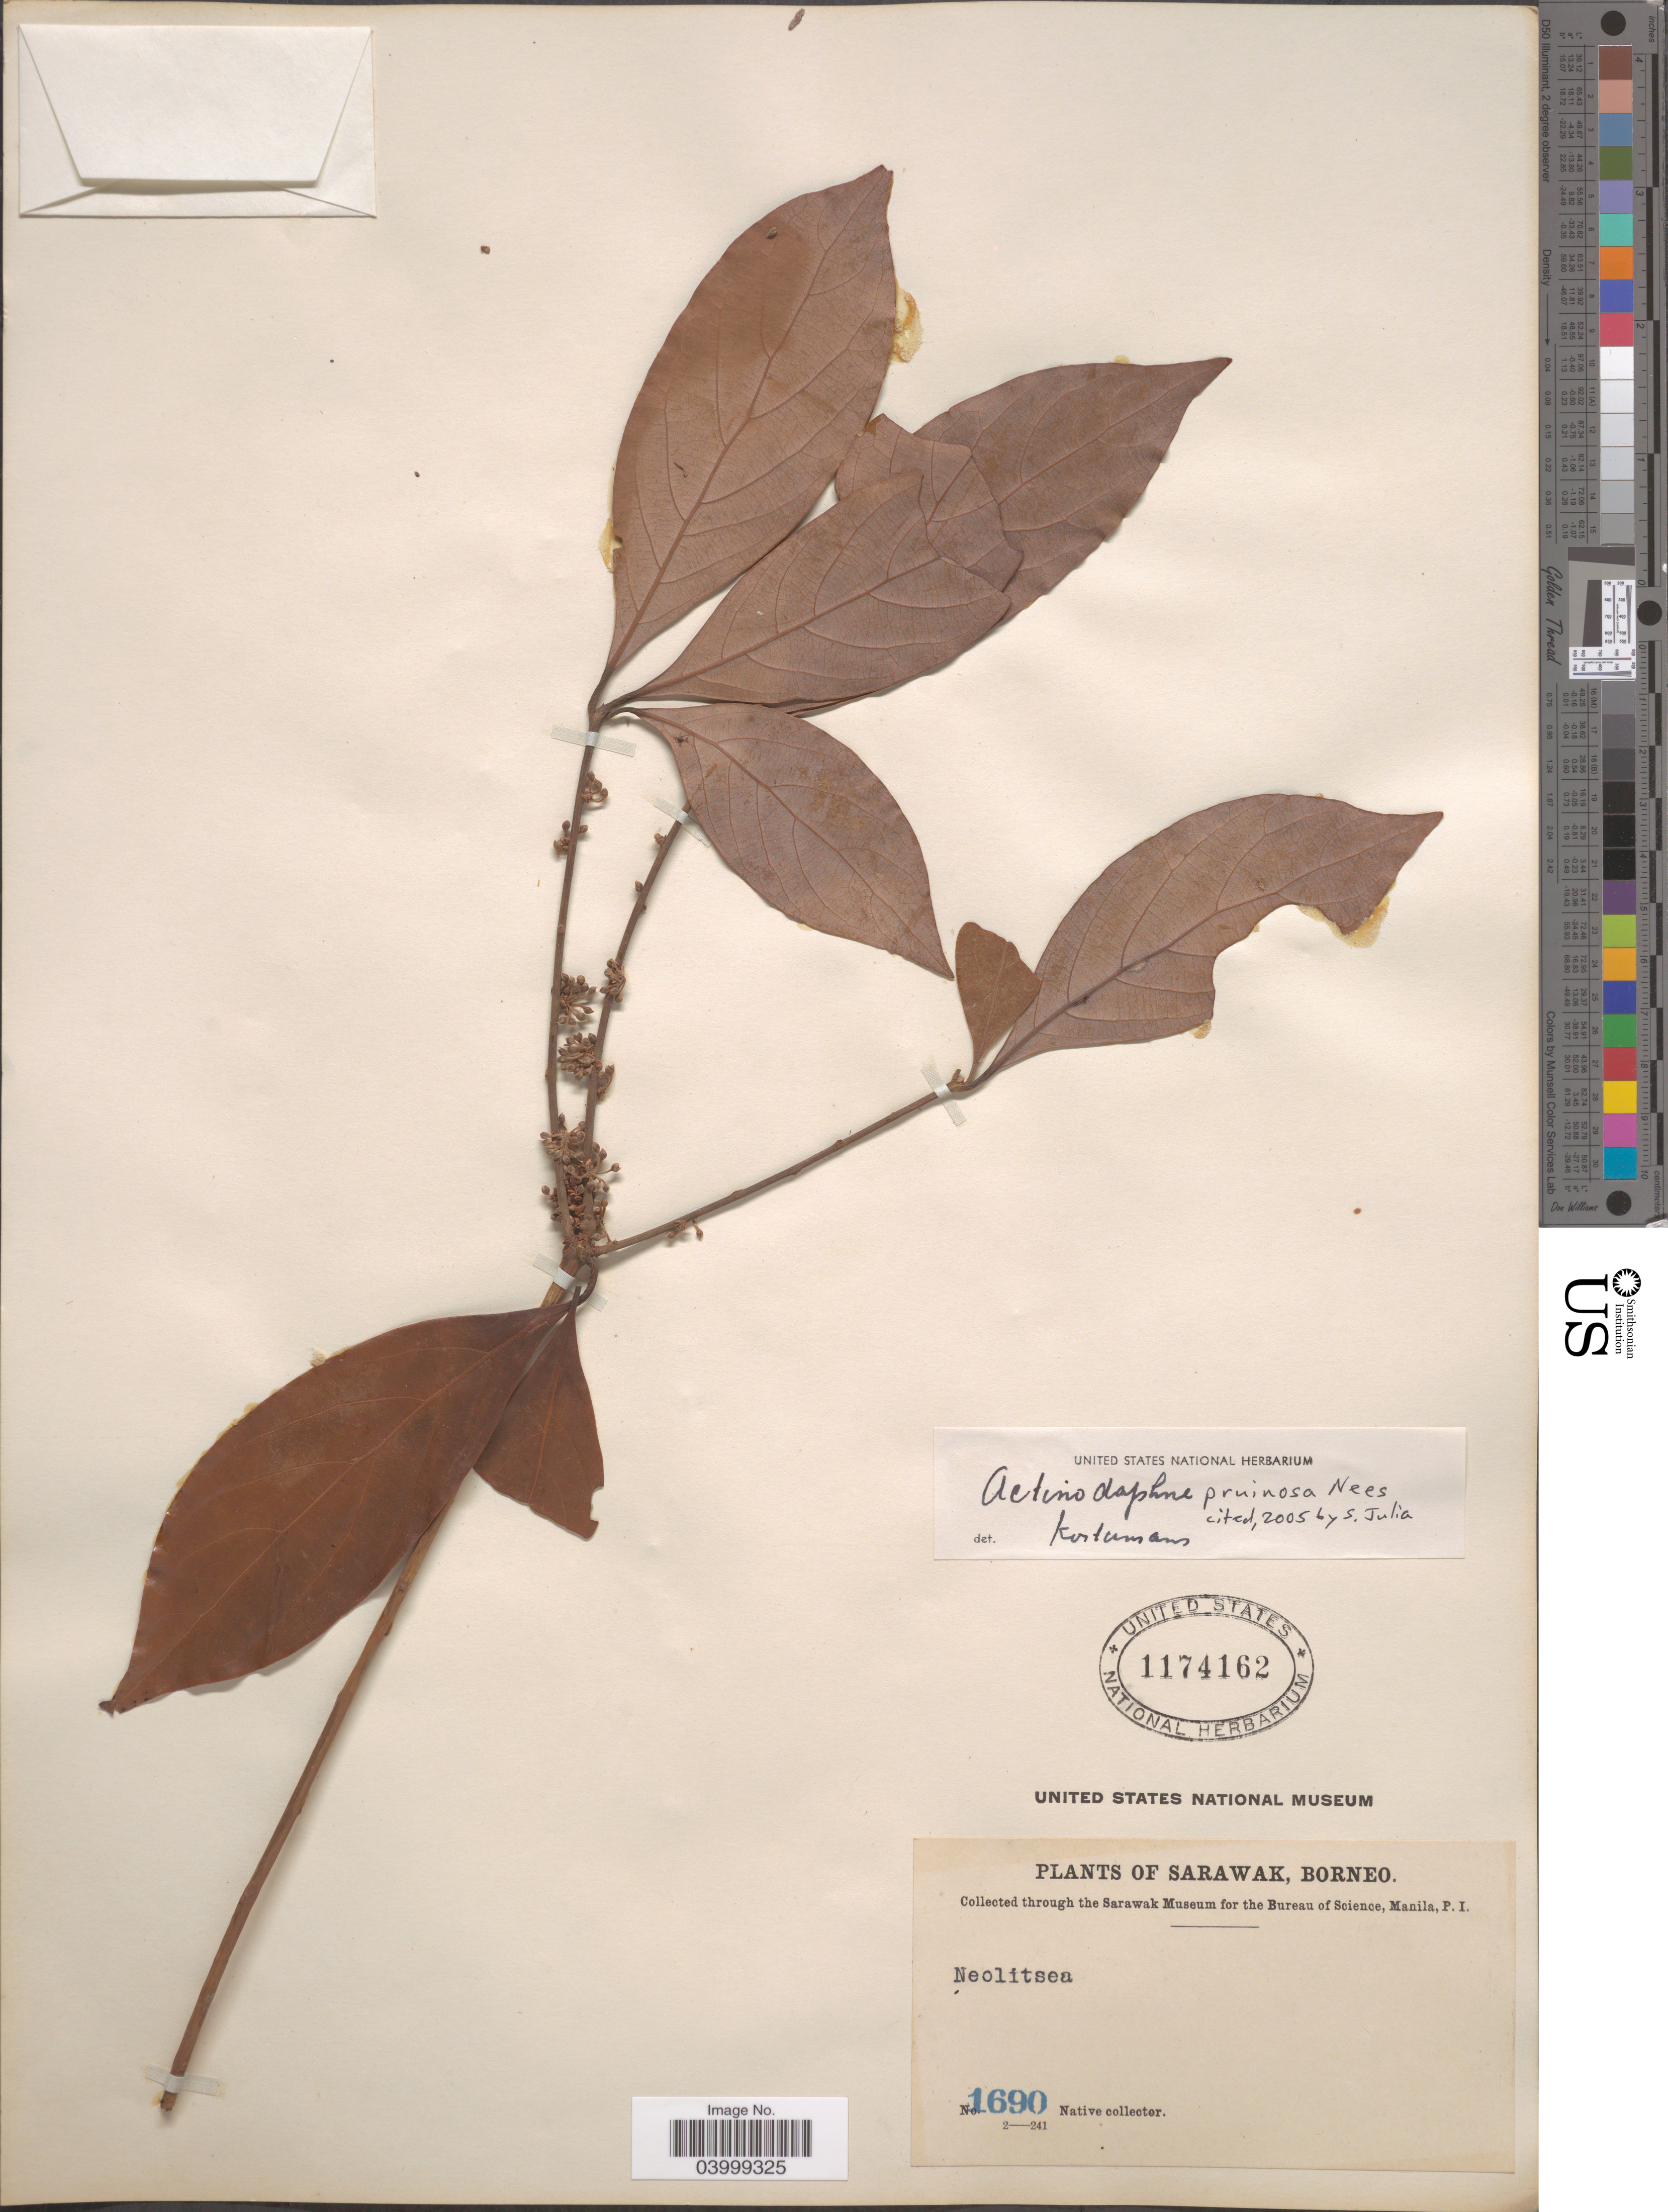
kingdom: Plantae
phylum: Tracheophyta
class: Magnoliopsida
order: Laurales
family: Lauraceae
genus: Actinodaphne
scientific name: Actinodaphne pruinosa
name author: Nees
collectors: Native collector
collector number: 1690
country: Malaysia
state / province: Sarawak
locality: Borneo.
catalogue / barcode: US 1174162